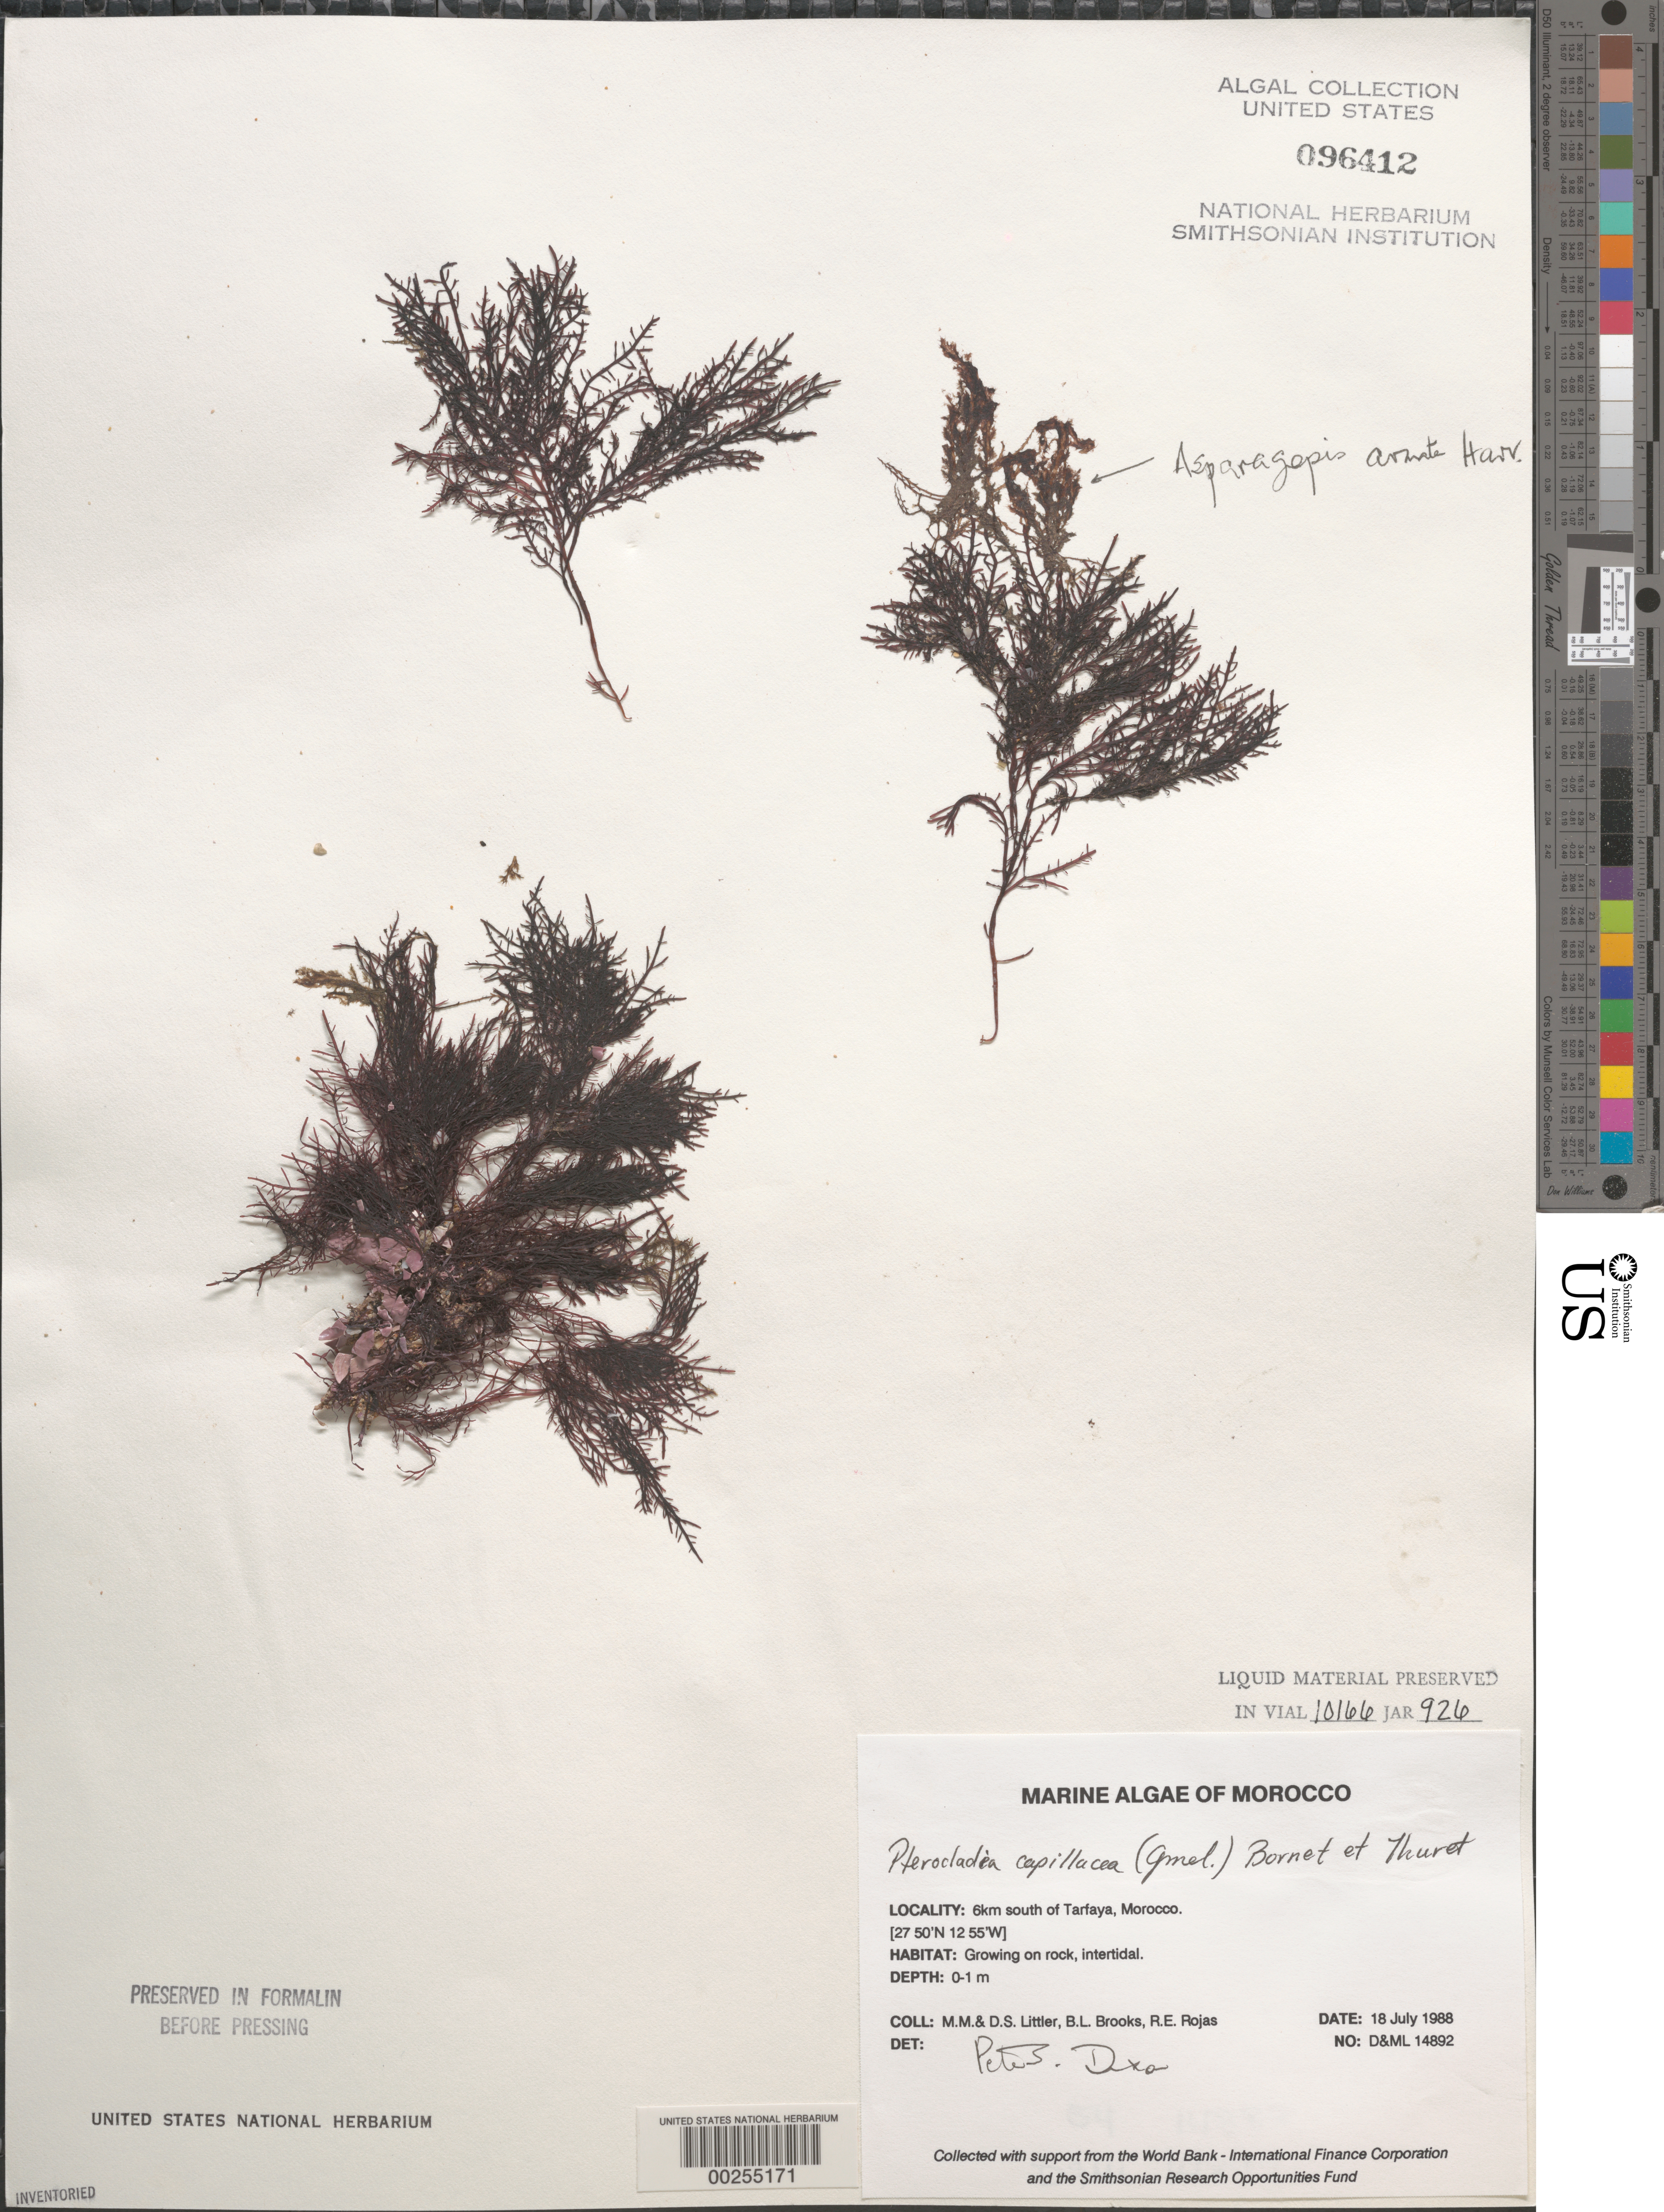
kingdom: Plantae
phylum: Rhodophyta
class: Florideophyceae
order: Gelidiales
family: Pterocladiaceae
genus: Pterocladiella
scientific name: Pterocladiella capillacea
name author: (S.G. Gmel.) Santelices & Hommers.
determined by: Algae name updating Project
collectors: M. M. Littler, D. S. Littler, B. Brooks & R. Rojas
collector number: D&ML 14892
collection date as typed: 18 Jul 1988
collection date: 1988-07-18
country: Morocco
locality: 6 km south of Tarfaya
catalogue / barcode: US 96412